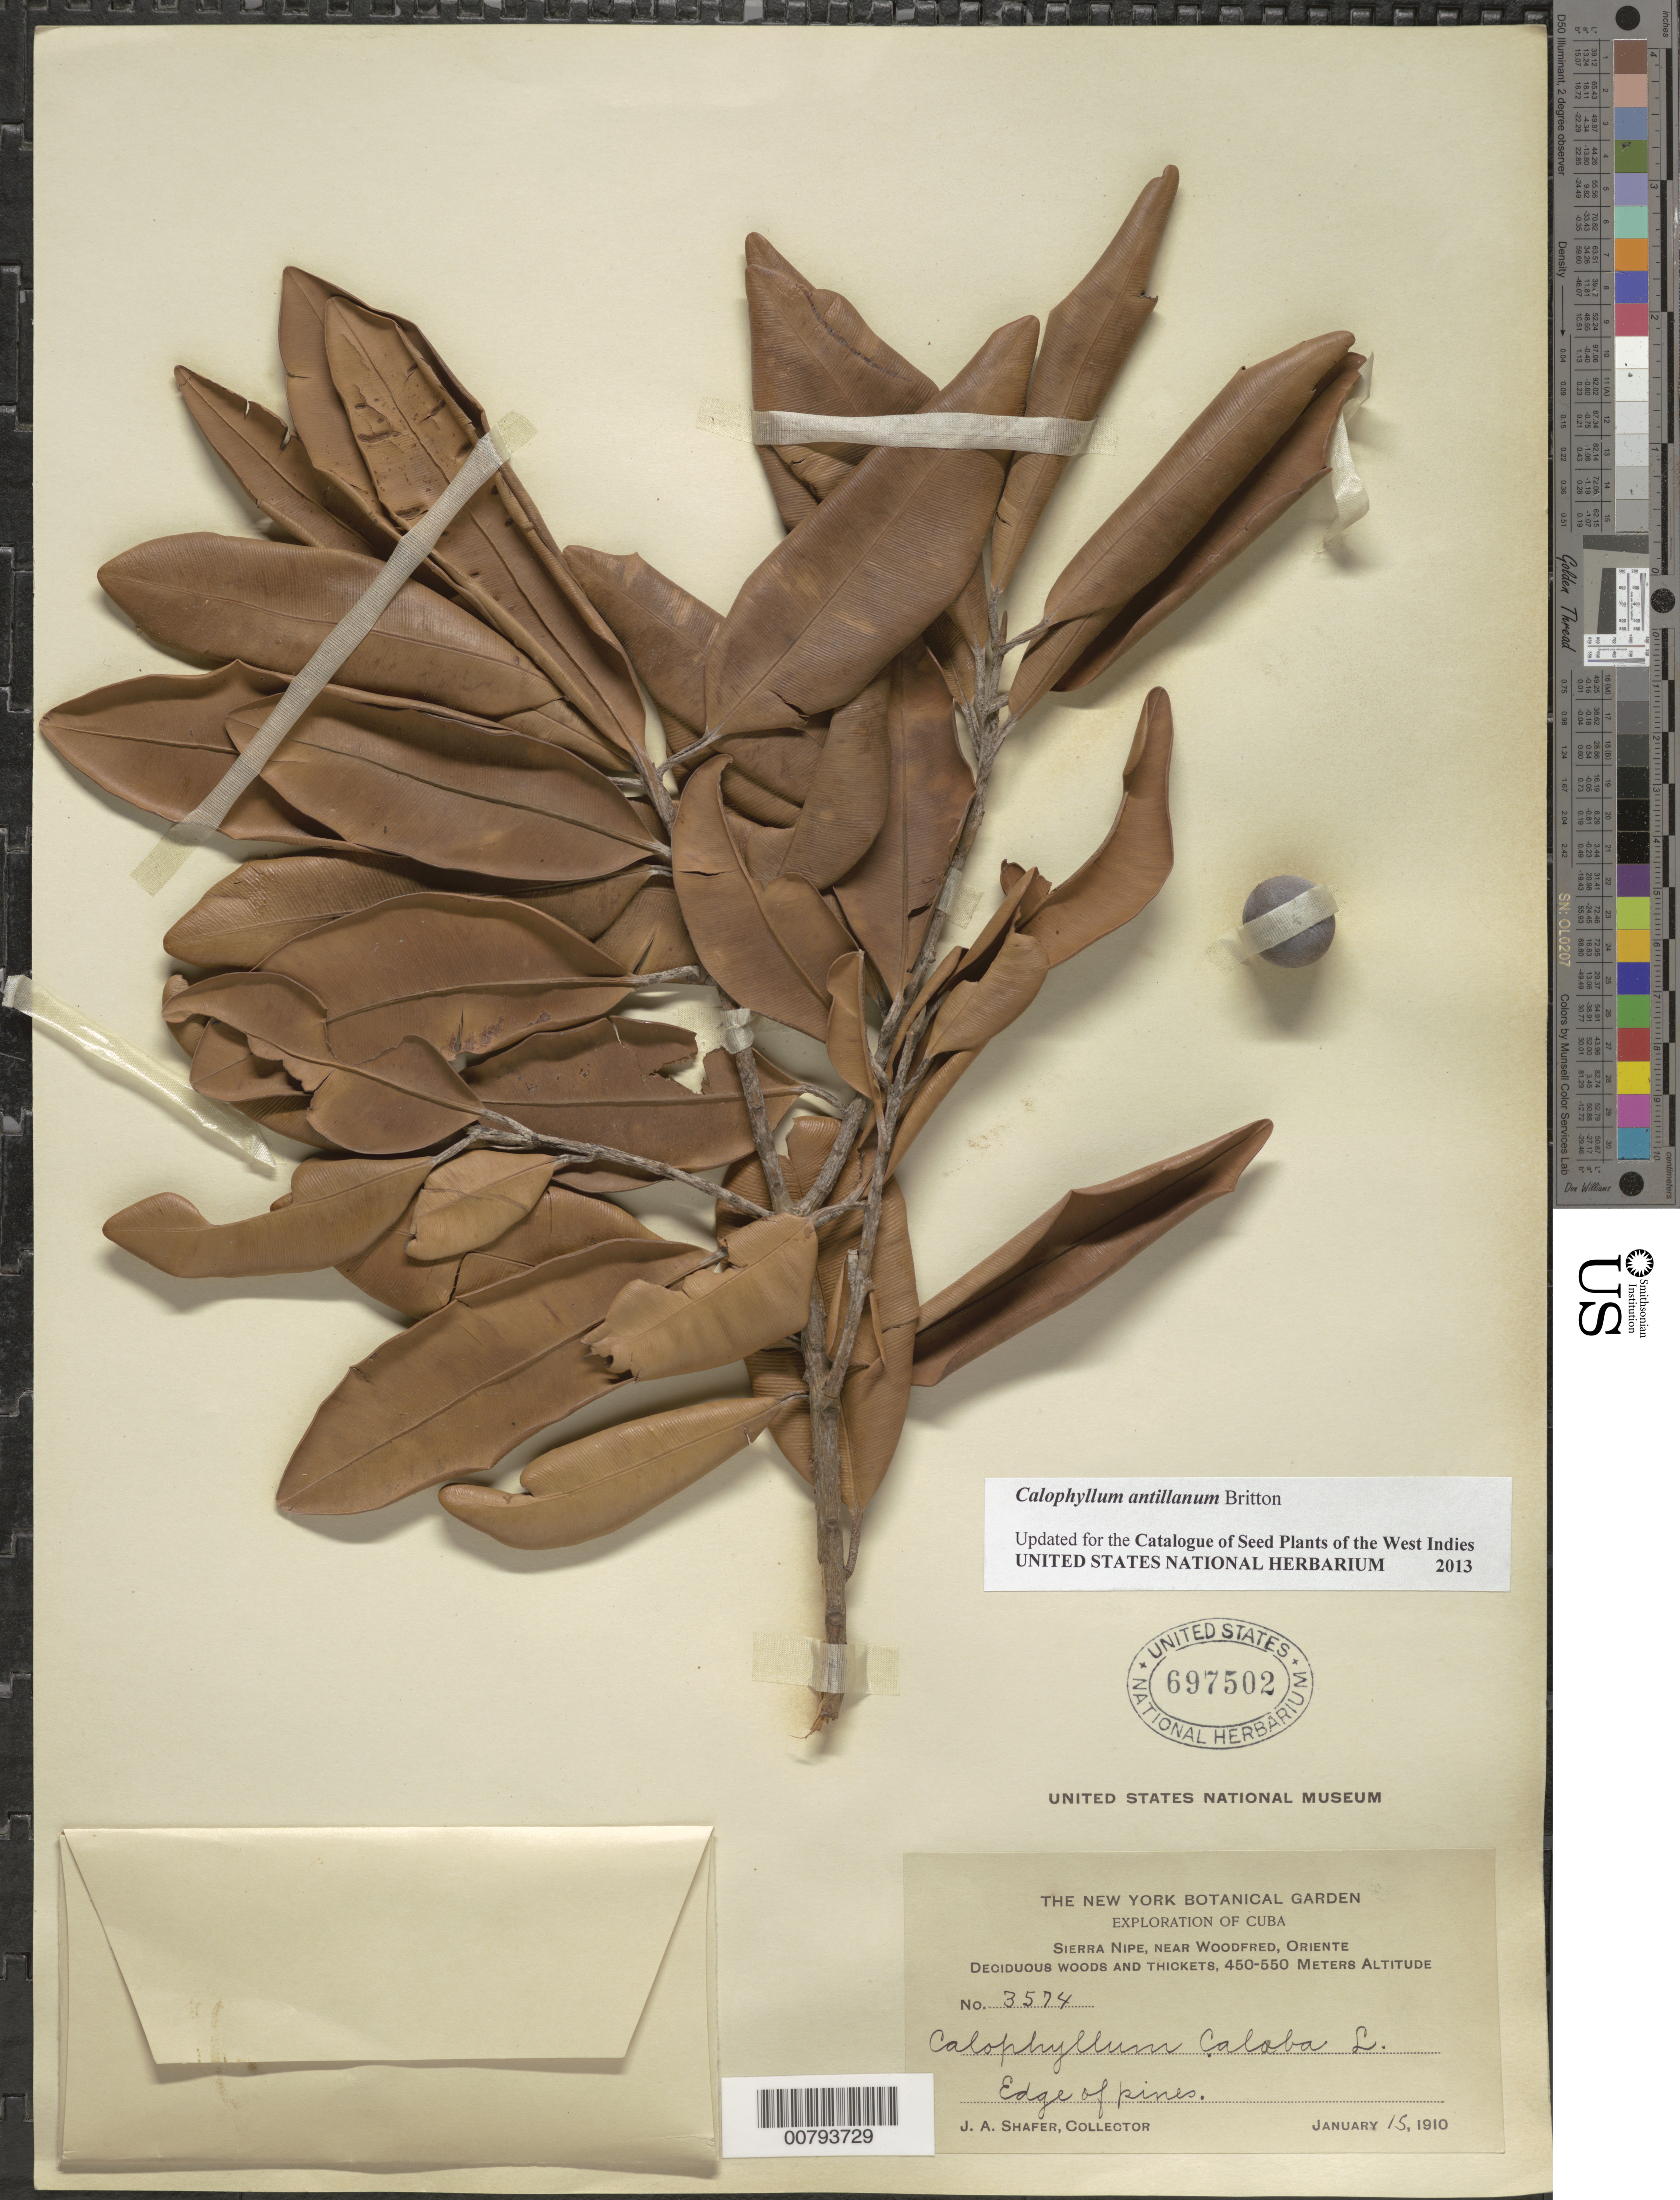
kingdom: Plantae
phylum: Tracheophyta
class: Magnoliopsida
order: Malpighiales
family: Calophyllaceae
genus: Calophyllum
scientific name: Calophyllum antillanum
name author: Britton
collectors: J. A. Shafer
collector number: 3574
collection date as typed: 15 Jan 1910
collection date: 1910-01-15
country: Cuba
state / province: Oriente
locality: Sierra Nipe, near Woodfred; edge of pines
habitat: Deciduous woods and thickets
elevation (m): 450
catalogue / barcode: US 697502